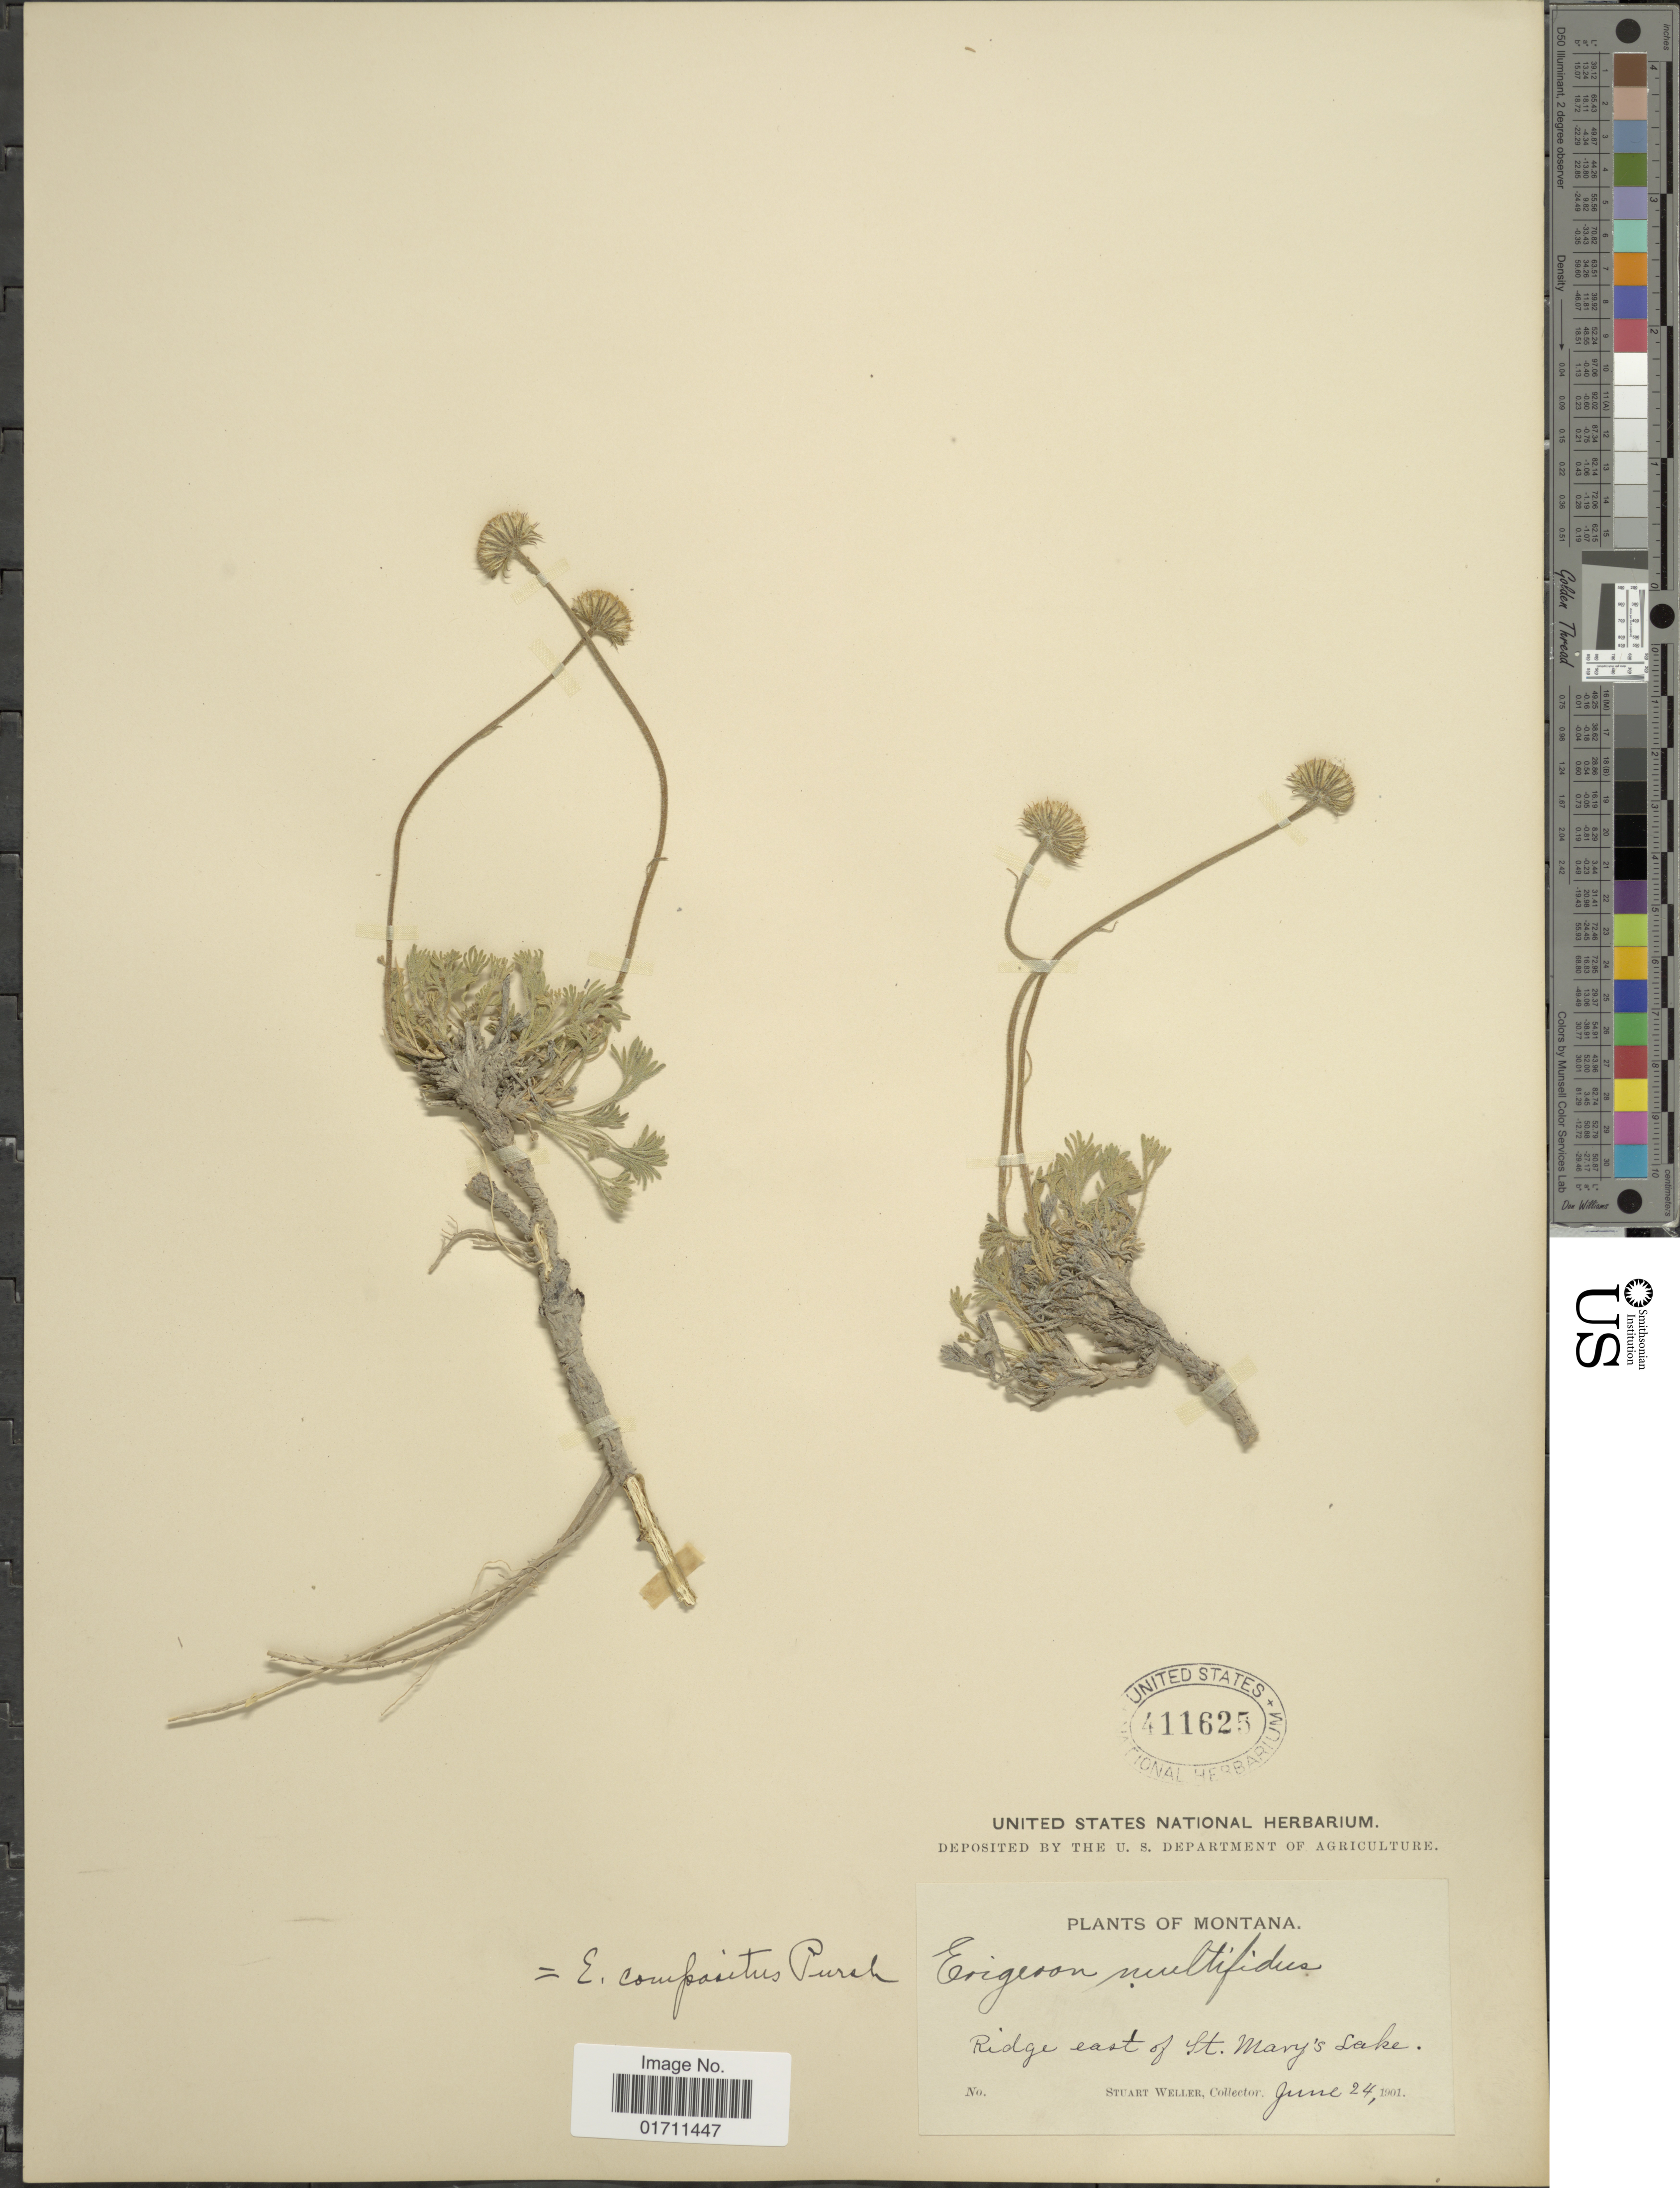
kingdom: Plantae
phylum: Tracheophyta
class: Magnoliopsida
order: Asterales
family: Asteraceae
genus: Erigeron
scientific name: Erigeron compositus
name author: Pursh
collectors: S. Weller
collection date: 1901-06-24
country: United States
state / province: Montana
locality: Ridge east of St. Mary's Lake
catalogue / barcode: US 411625